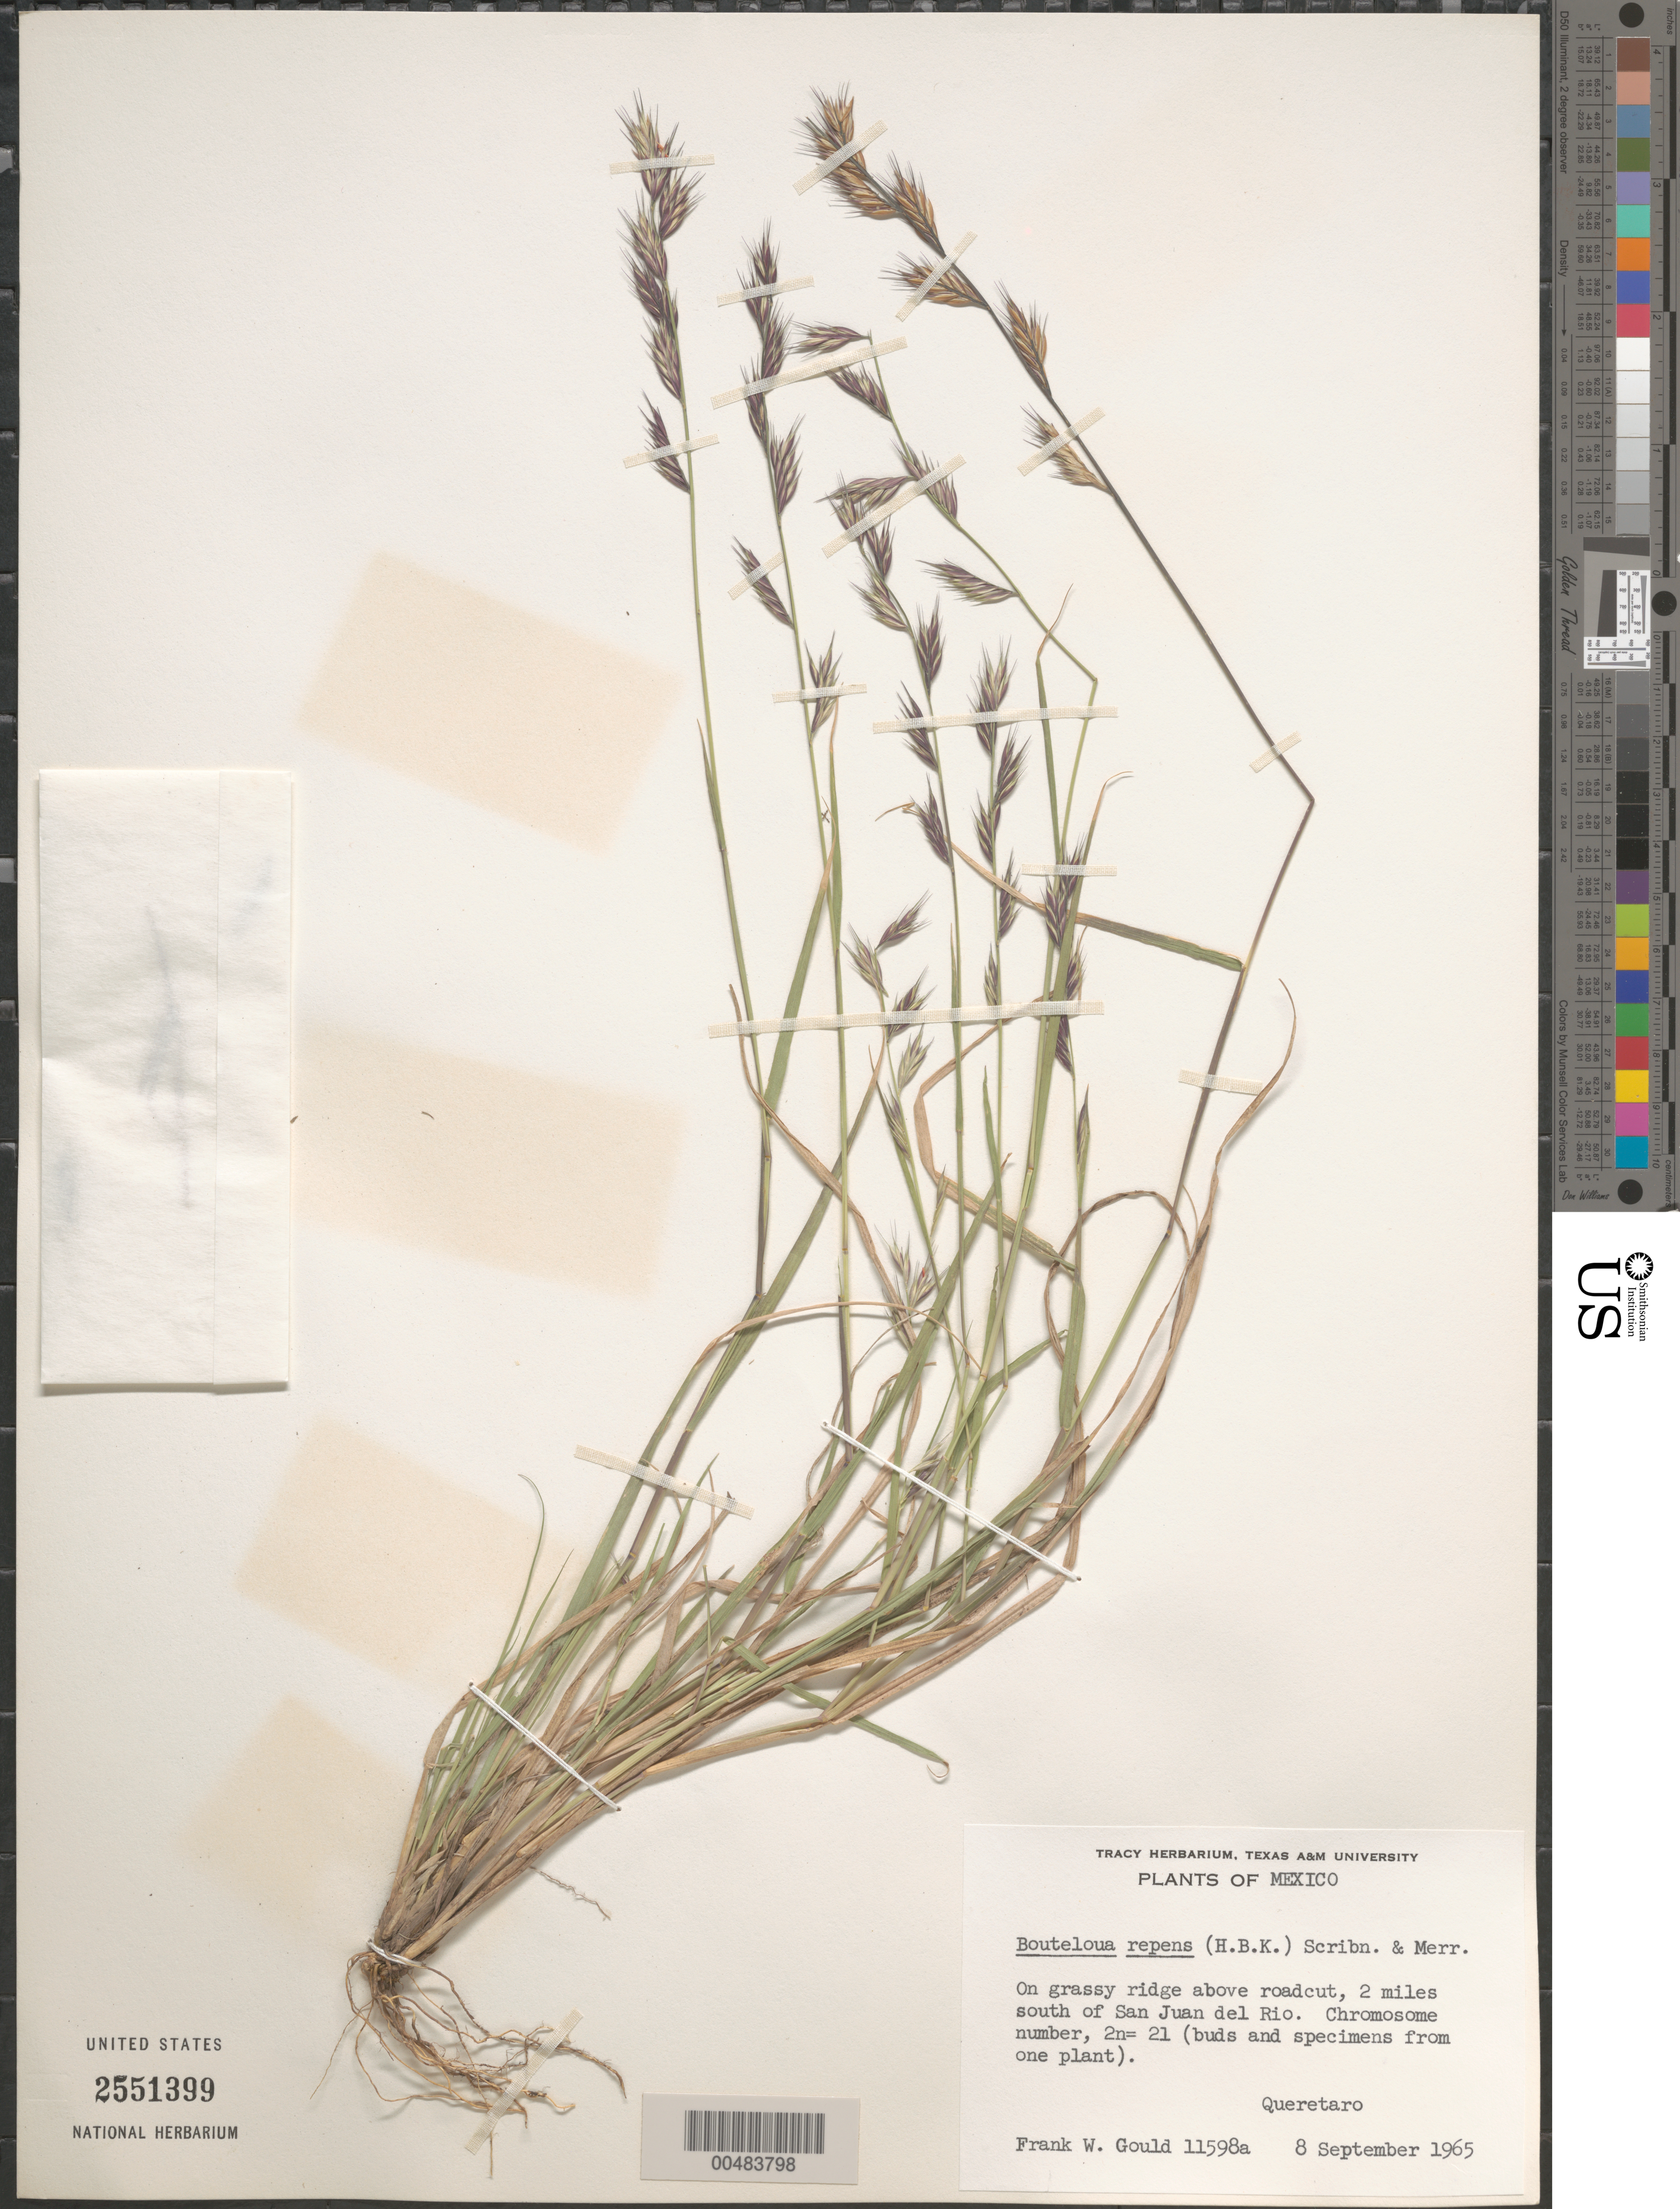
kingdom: Plantae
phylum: Tracheophyta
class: Liliopsida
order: Poales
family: Poaceae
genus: Bouteloua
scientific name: Bouteloua repens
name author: (Kunth) Scribn. & Merr.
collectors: F. W. Gould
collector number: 11598a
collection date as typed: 8 Sep 1965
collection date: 1965-09-08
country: Mexico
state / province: Querétaro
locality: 2 mi S of San Juan del Rio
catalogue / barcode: US 2551399